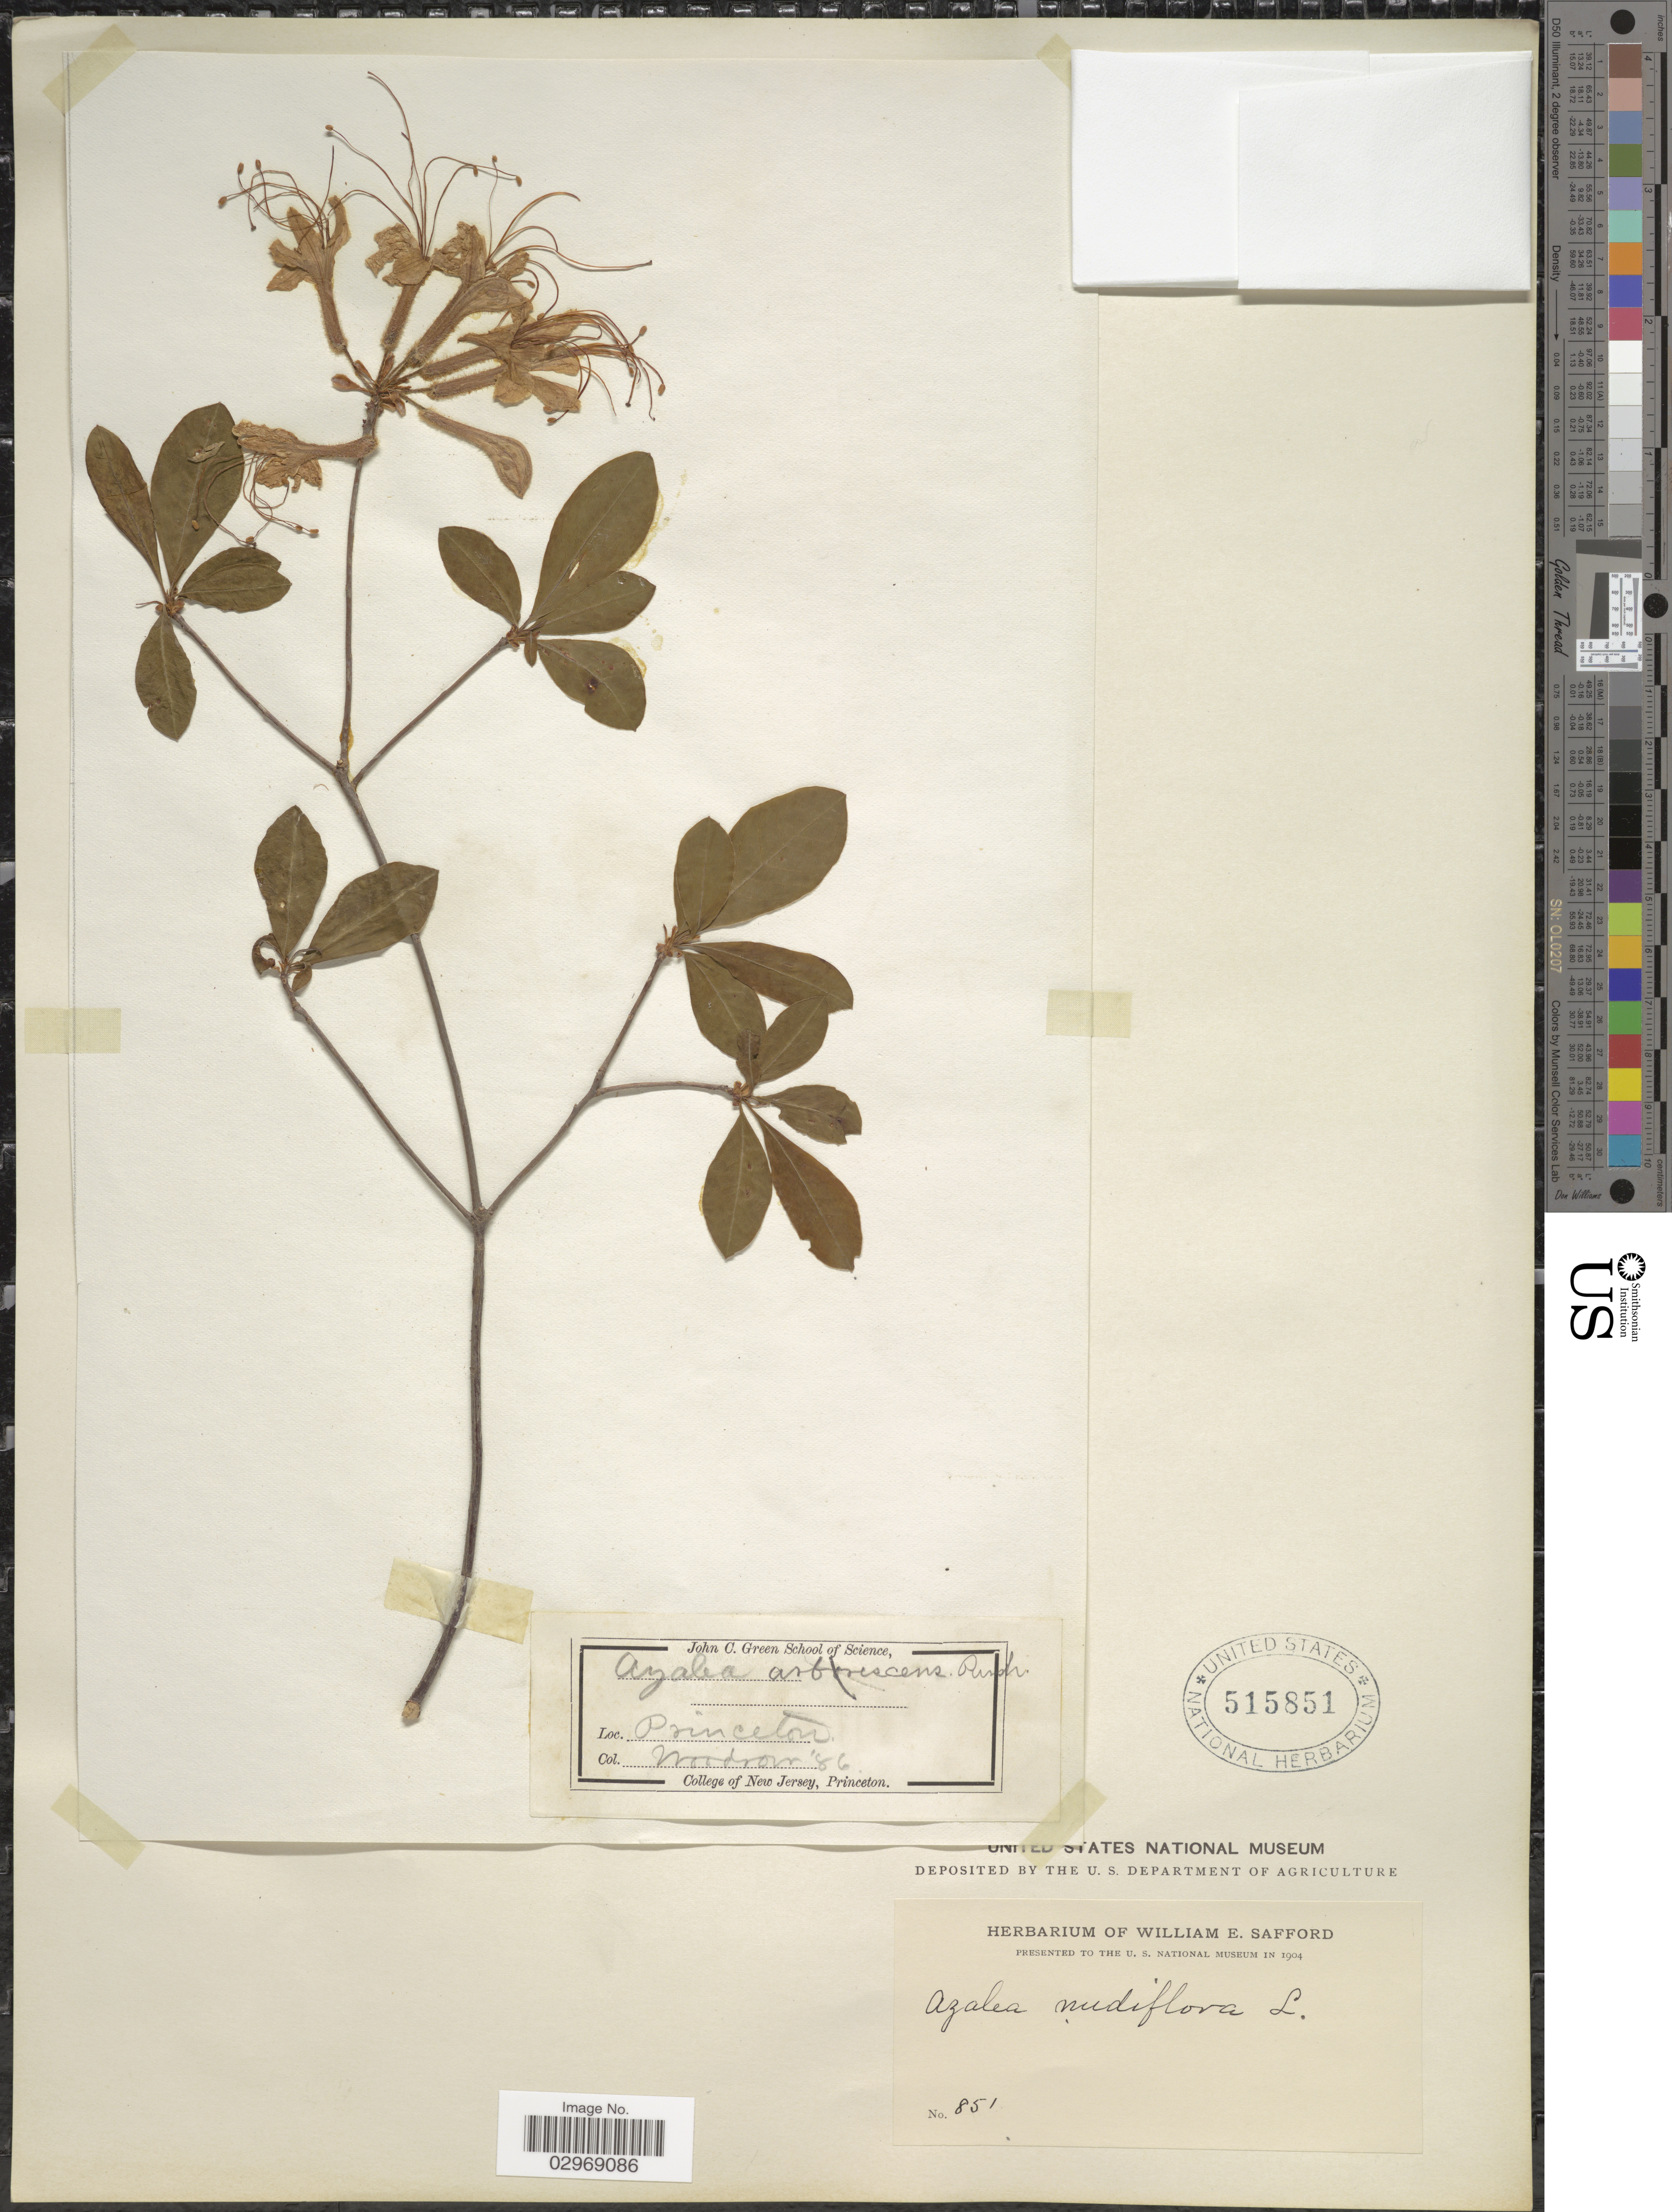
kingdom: Plantae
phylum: Tracheophyta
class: Magnoliopsida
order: Ericales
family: Ericaceae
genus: Rhododendron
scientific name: Rhododendron nudiflorum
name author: Torr.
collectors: -. Woodrow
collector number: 851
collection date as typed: Transcribed d/m/y: //86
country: United States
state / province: New Jersey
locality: Princeton.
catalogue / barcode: US 515851